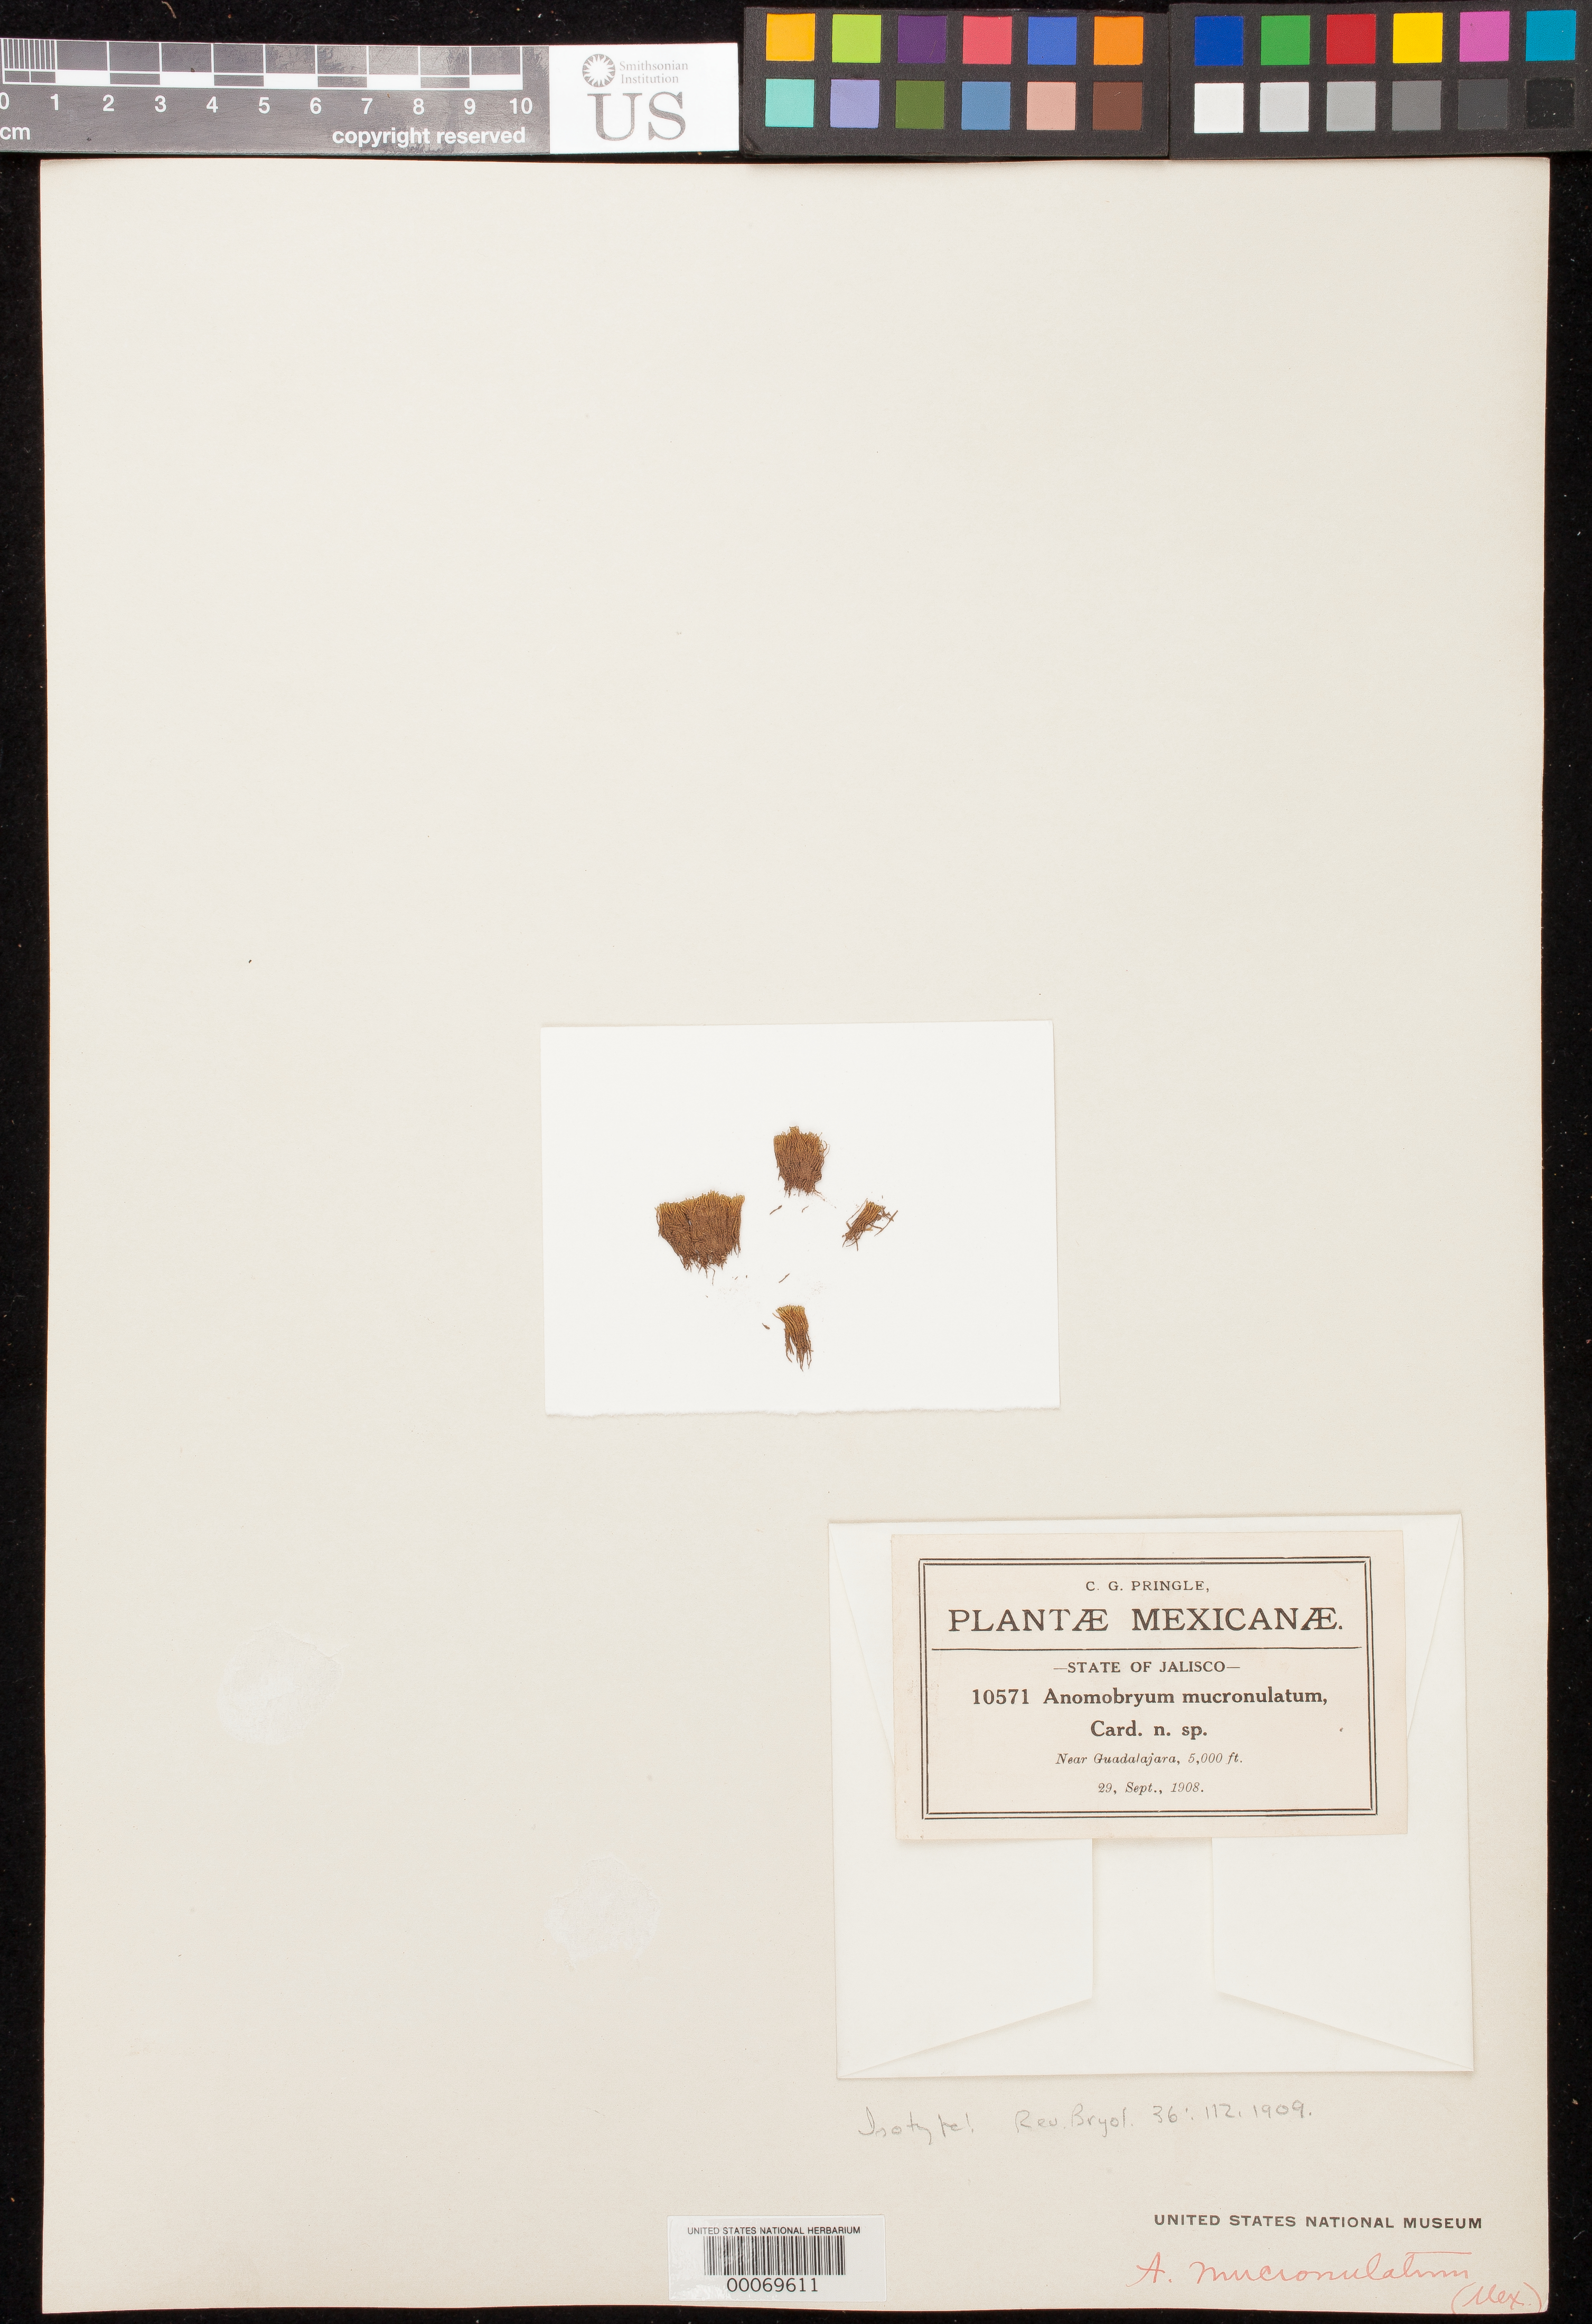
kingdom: Plantae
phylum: Bryophyta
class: Bryopsida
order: Bryales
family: Bryaceae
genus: Anomobryum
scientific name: Anomobryum mucronulatum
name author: Cardot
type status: Isotype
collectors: C. G. Pringle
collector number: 10571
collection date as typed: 29 Sep 1908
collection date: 1908-09-29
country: Mexico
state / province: Jalisco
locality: Near Guadalajara.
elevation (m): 1524